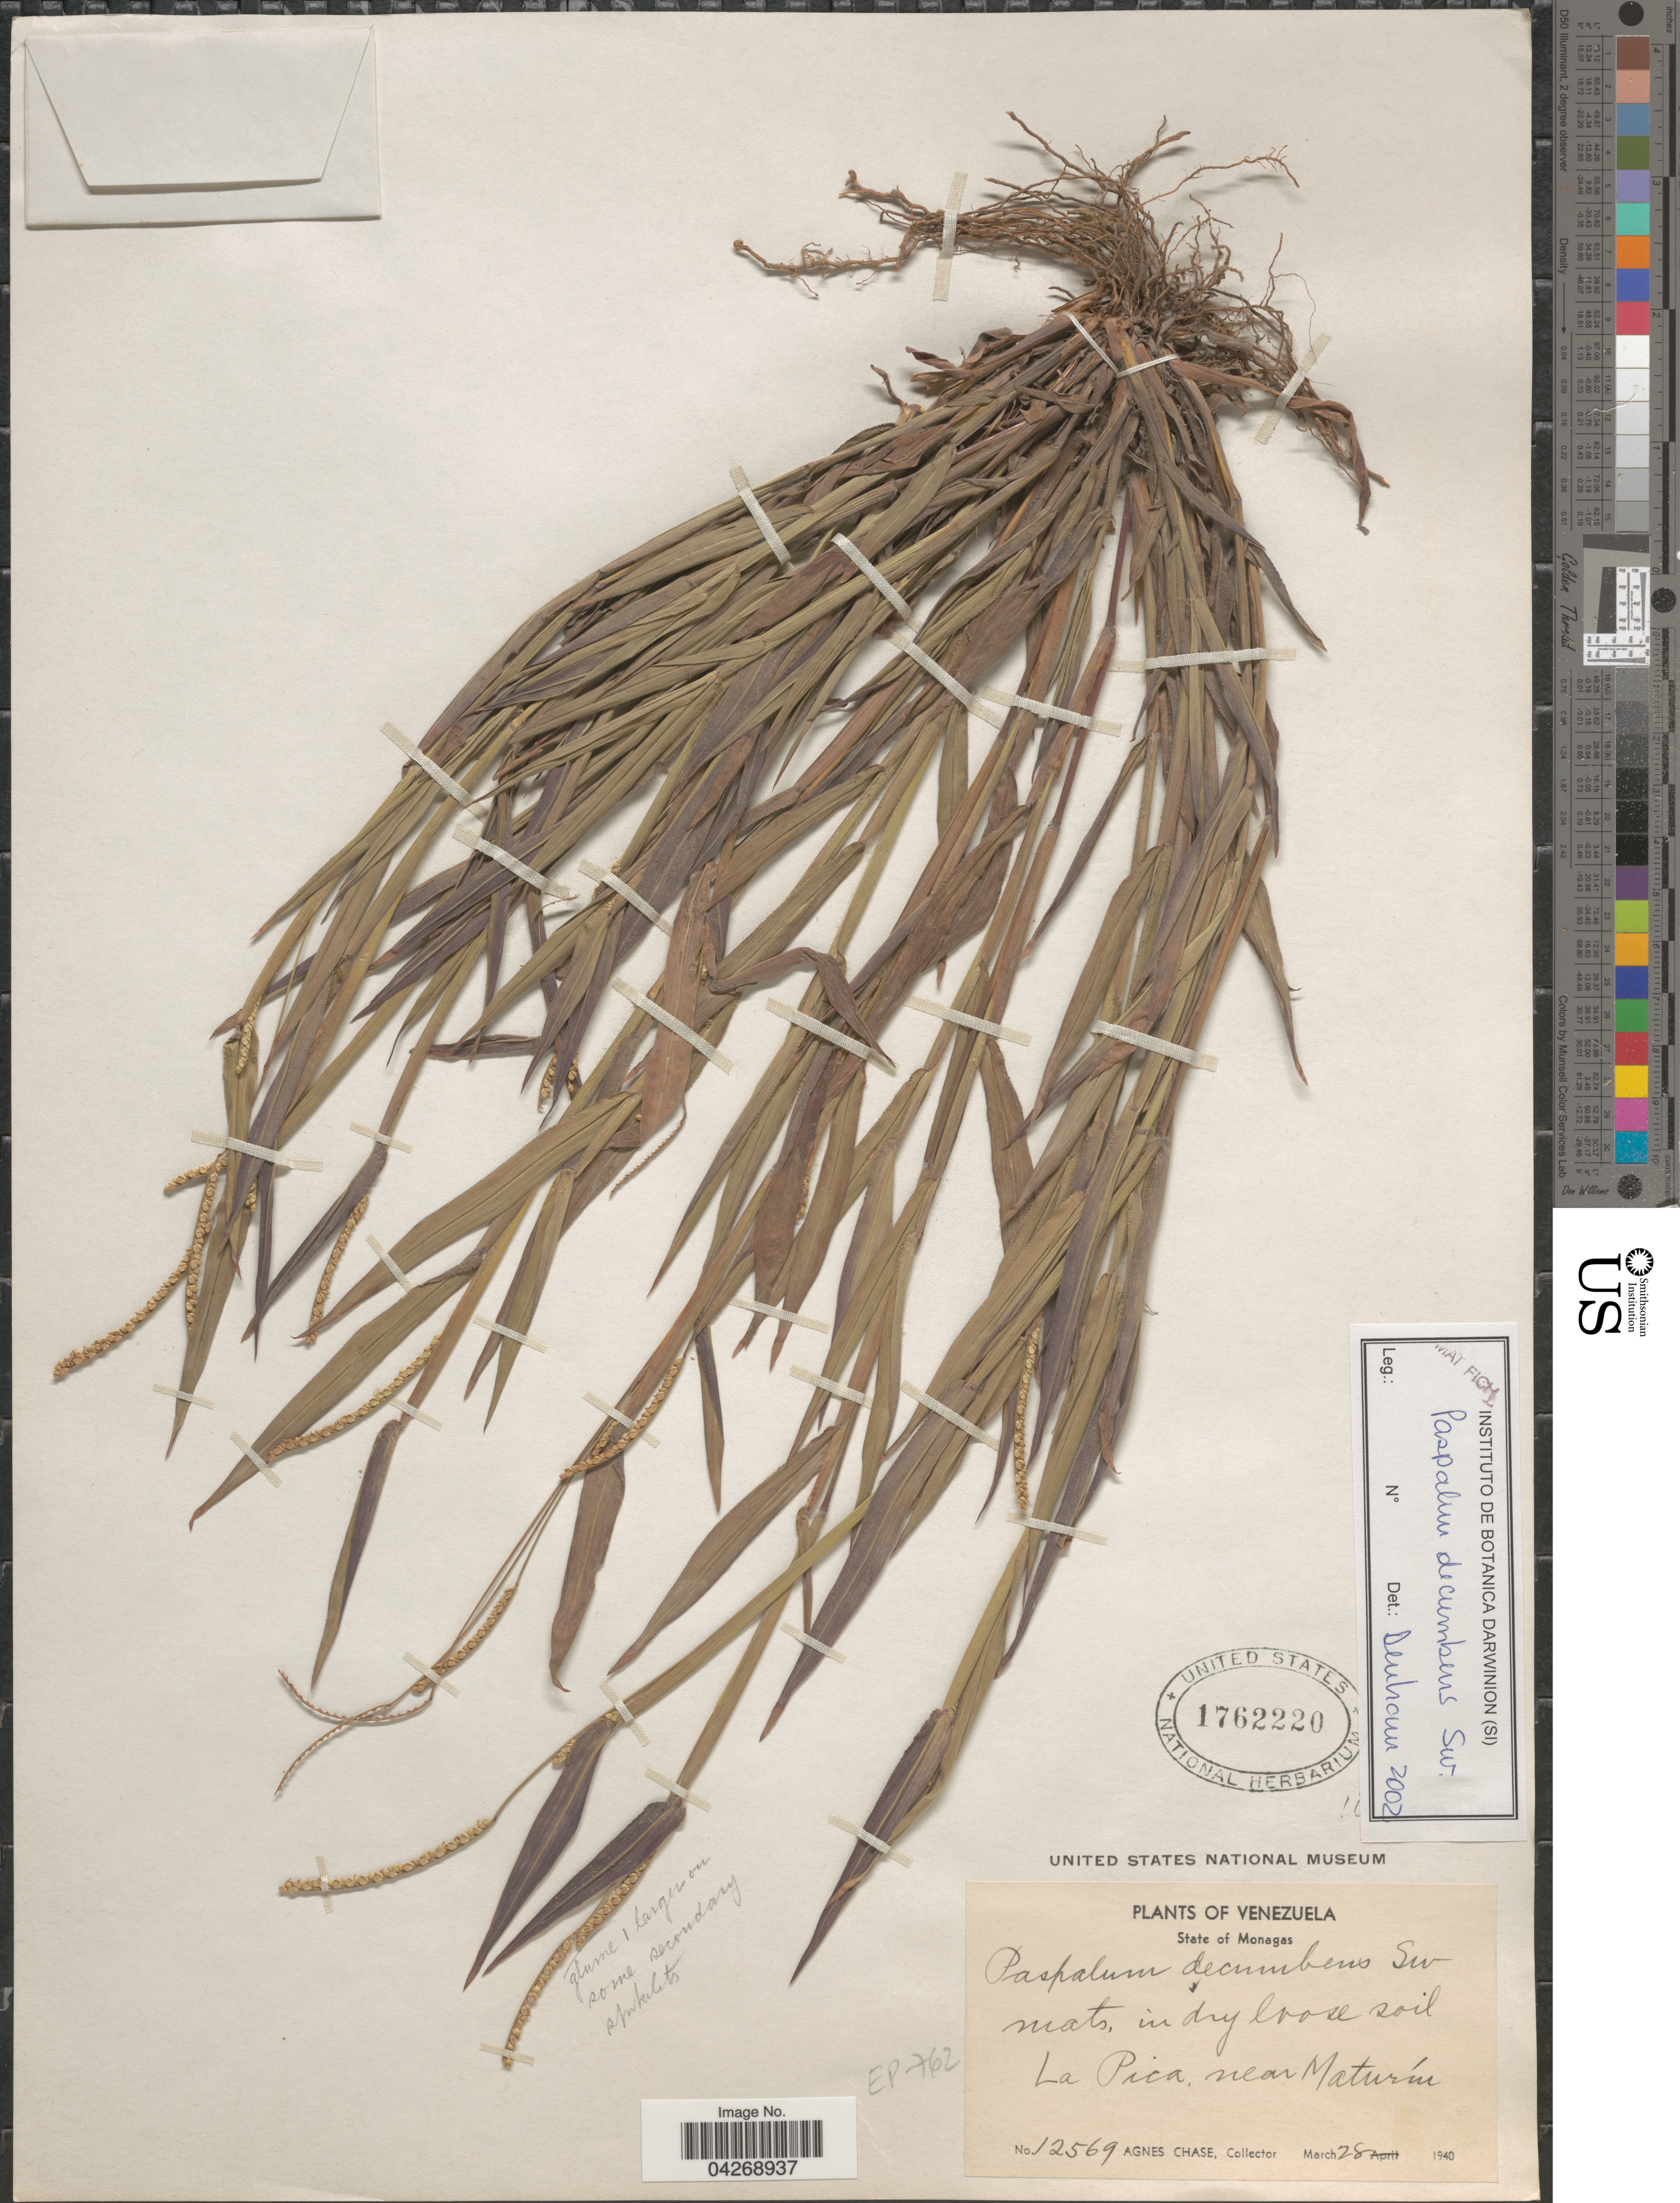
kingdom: Plantae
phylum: Tracheophyta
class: Liliopsida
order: Poales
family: Poaceae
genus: Paspalum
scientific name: Paspalum decumbens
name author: Sw.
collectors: A. Chase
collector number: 12569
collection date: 1940-03-28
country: Venezuela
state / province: Monagas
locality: In dry loose soil. La Pica, near Maturin.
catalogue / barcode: US 1762220